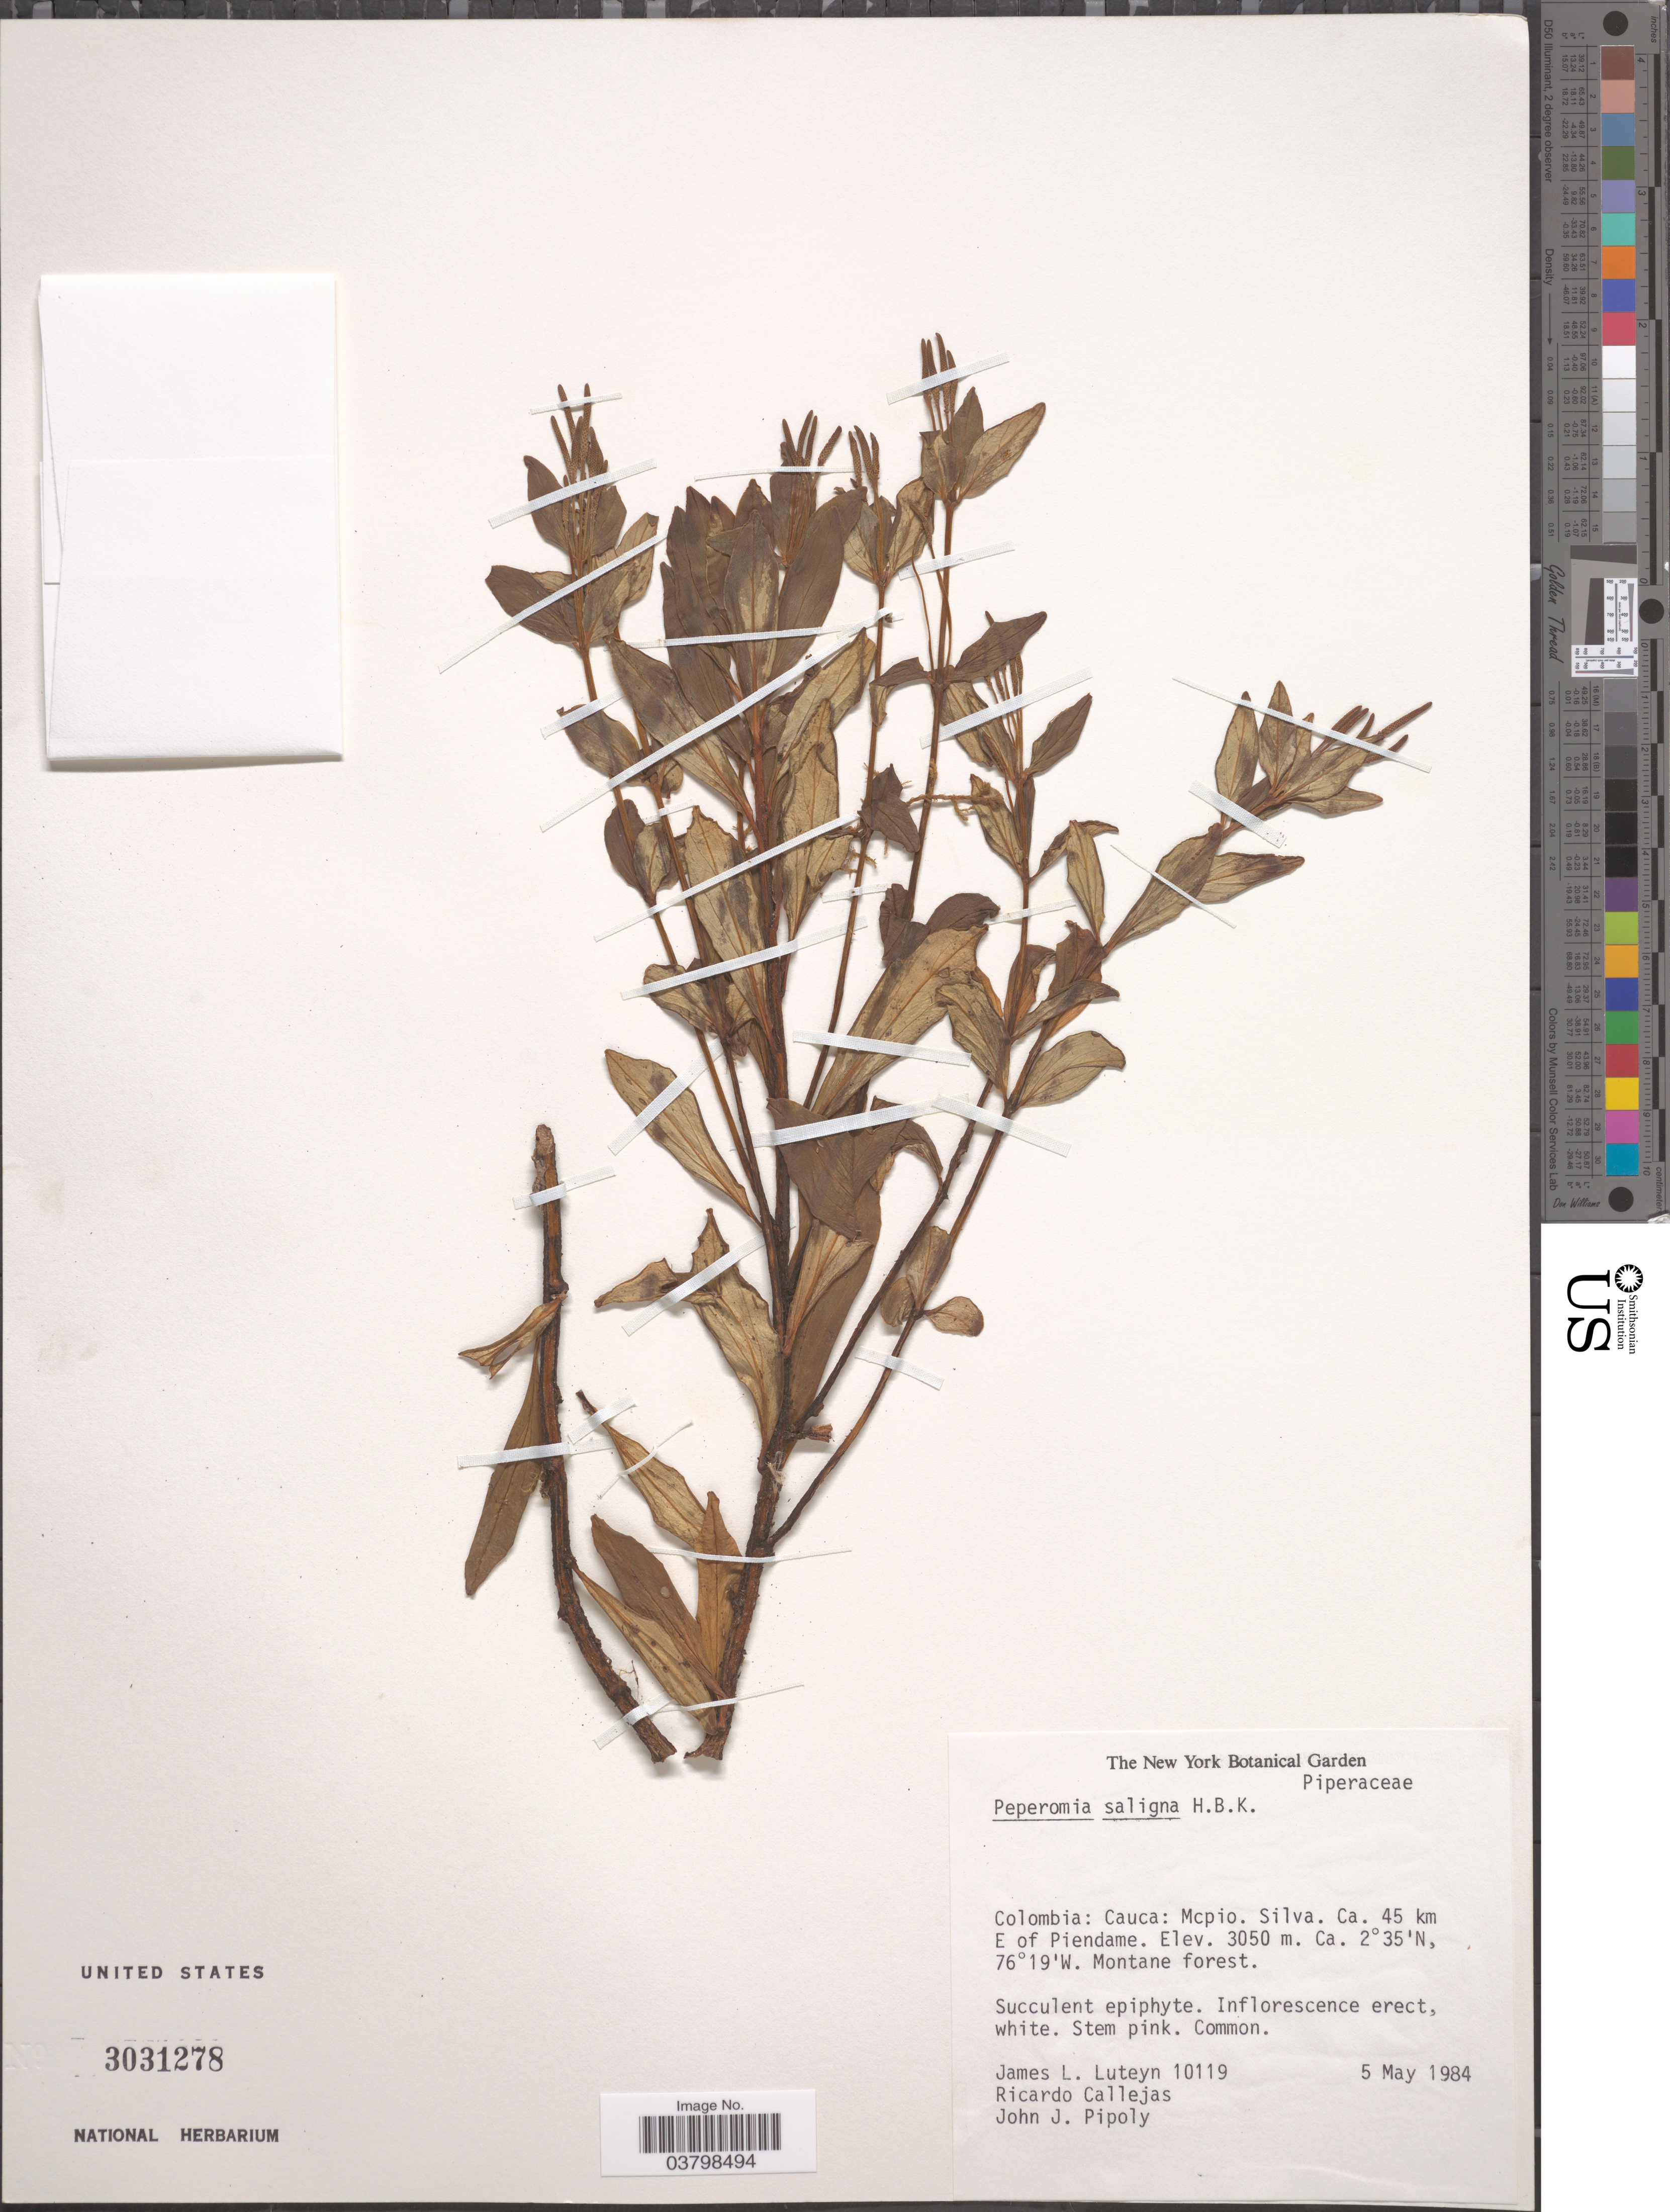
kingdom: Plantae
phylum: Tracheophyta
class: Magnoliopsida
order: Piperales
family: Piperaceae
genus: Peperomia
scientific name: Peperomia saligna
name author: Kunth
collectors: J. L. Luteyn, R. Callejas & J. J. Pipoly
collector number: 10119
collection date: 1984-05-05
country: Colombia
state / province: Cauca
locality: Mcpio. Silva. Ca. 45 km E of Piendame.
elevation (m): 3050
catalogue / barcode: US 3031278